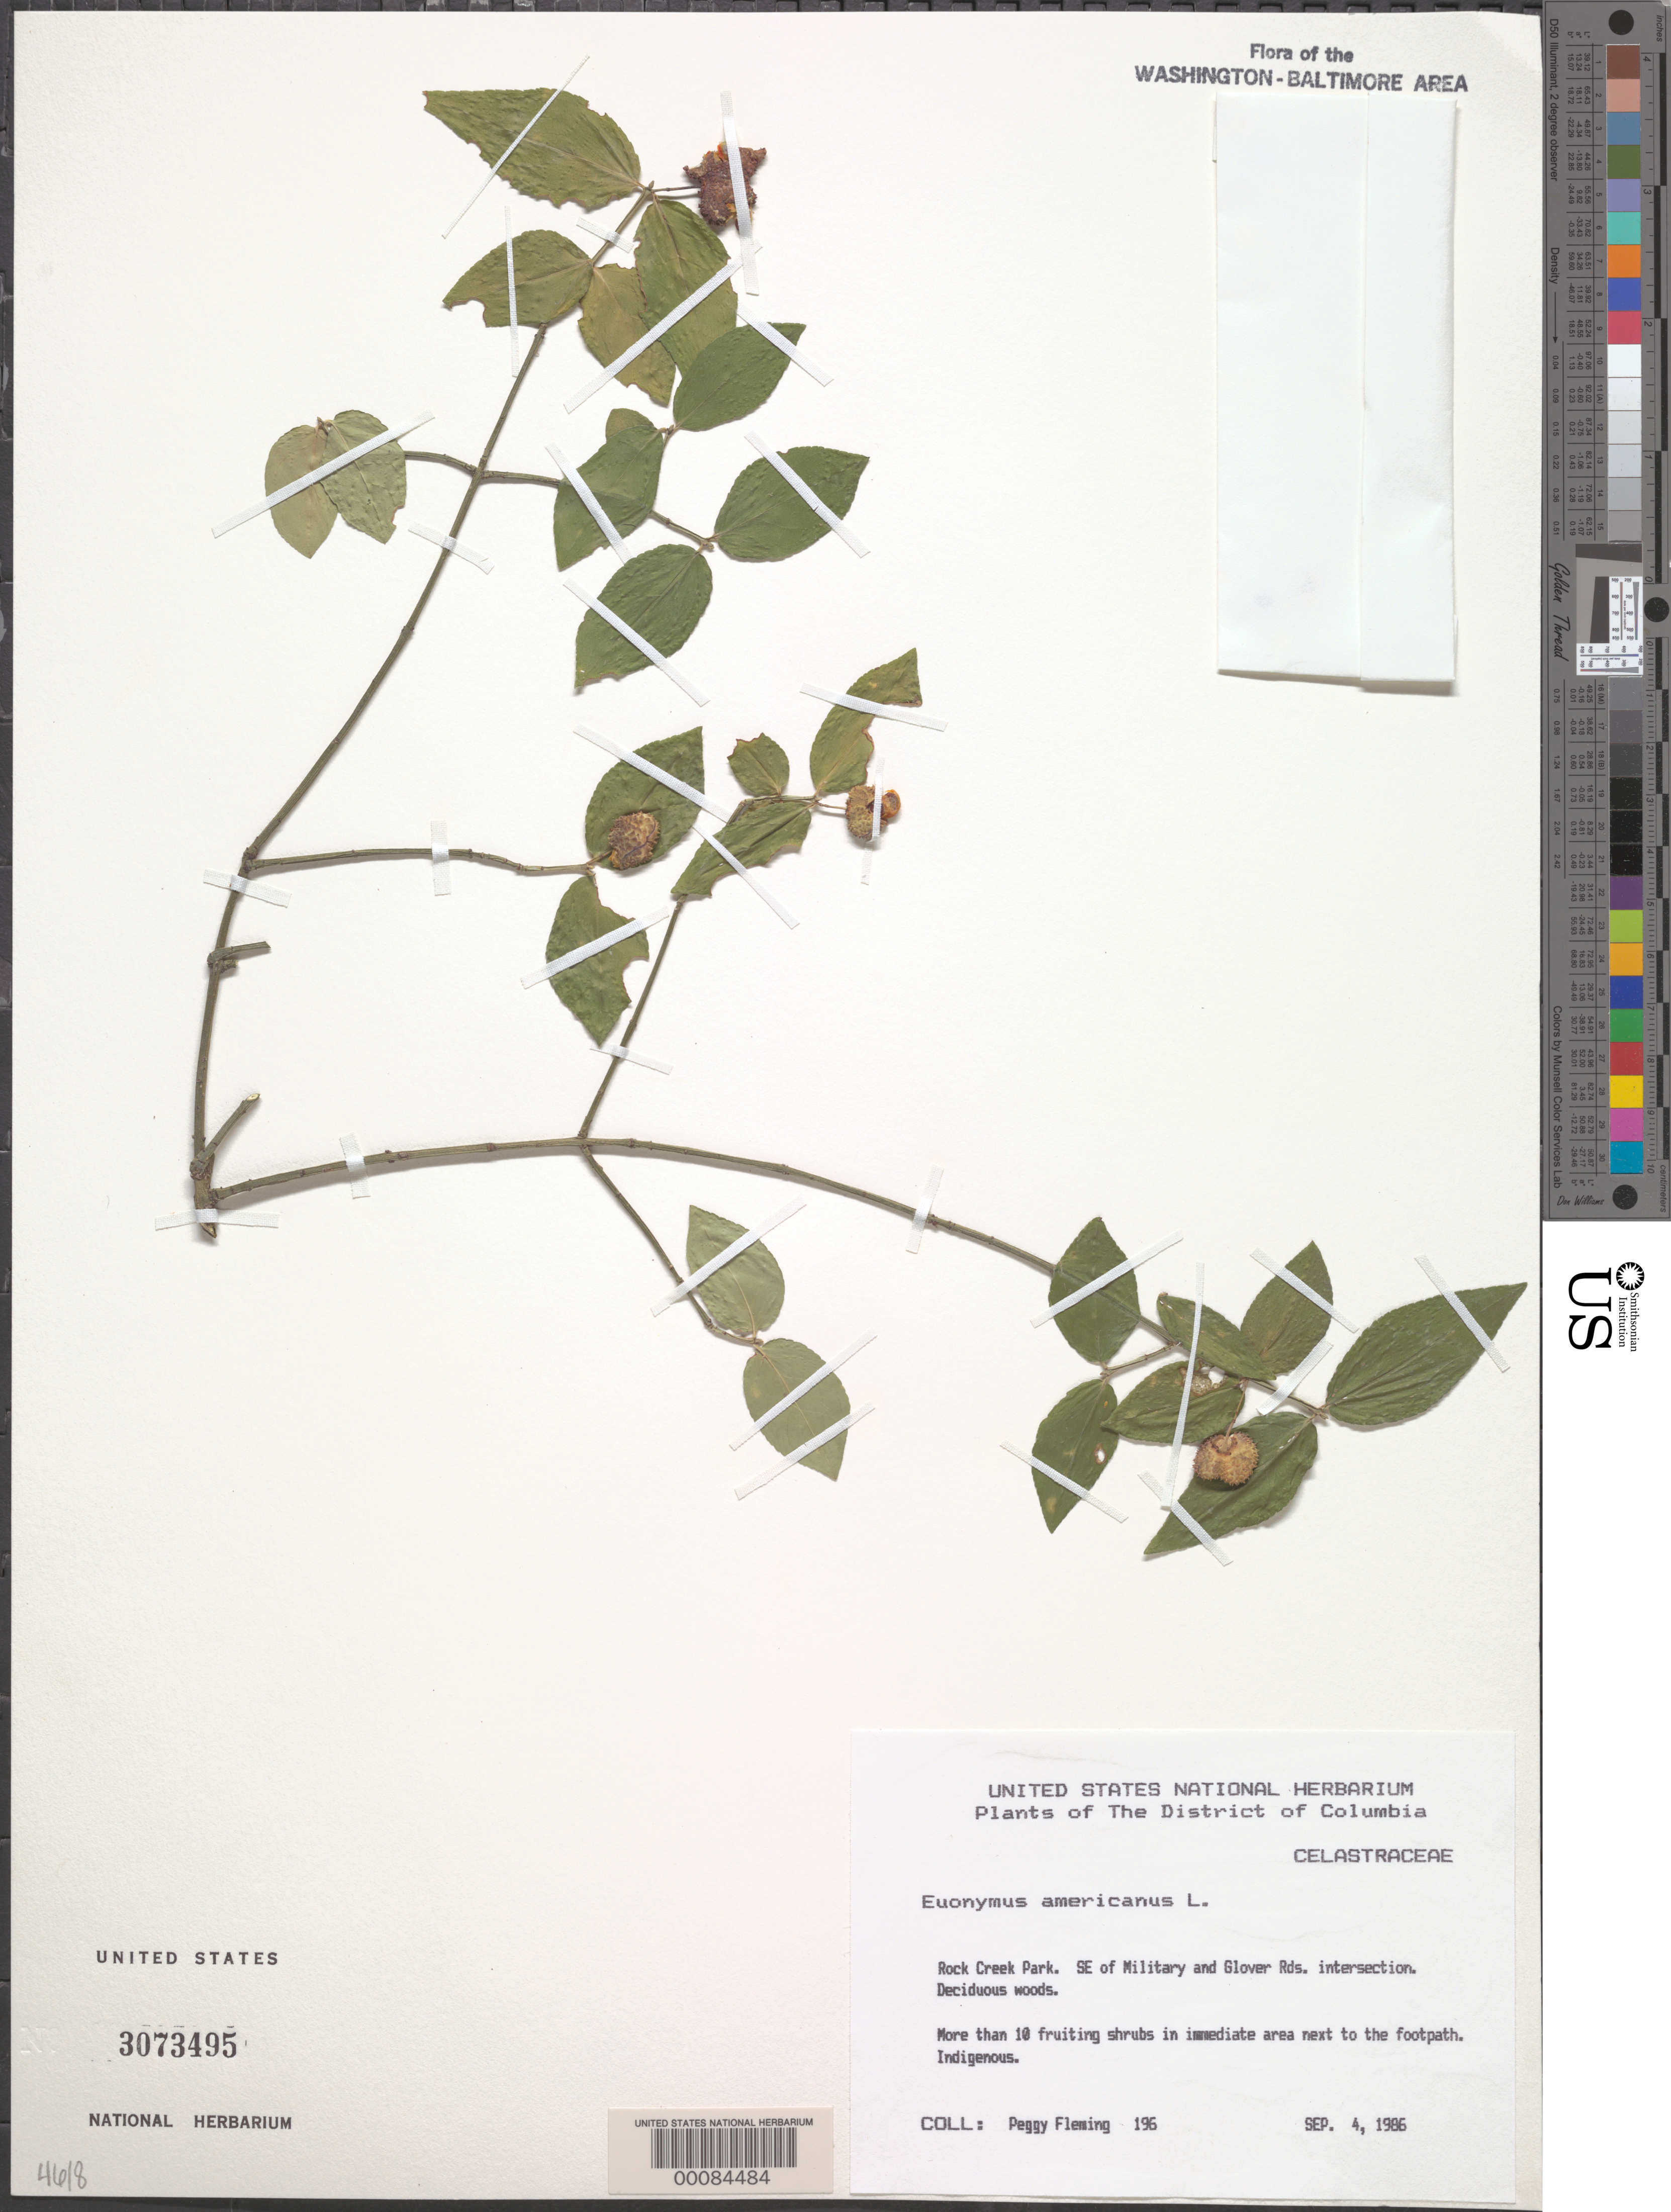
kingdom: Plantae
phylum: Tracheophyta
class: Magnoliopsida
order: Celastrales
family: Celastraceae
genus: Euonymus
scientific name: Euonymus americanus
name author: L.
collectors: P. Fleming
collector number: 196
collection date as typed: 04 Sep 1986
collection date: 1986-09-04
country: United States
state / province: District of Columbia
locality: Rock Creek Park. SE of Military and Glover Rds. intersection.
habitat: Deciduous woods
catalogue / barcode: US 3073495